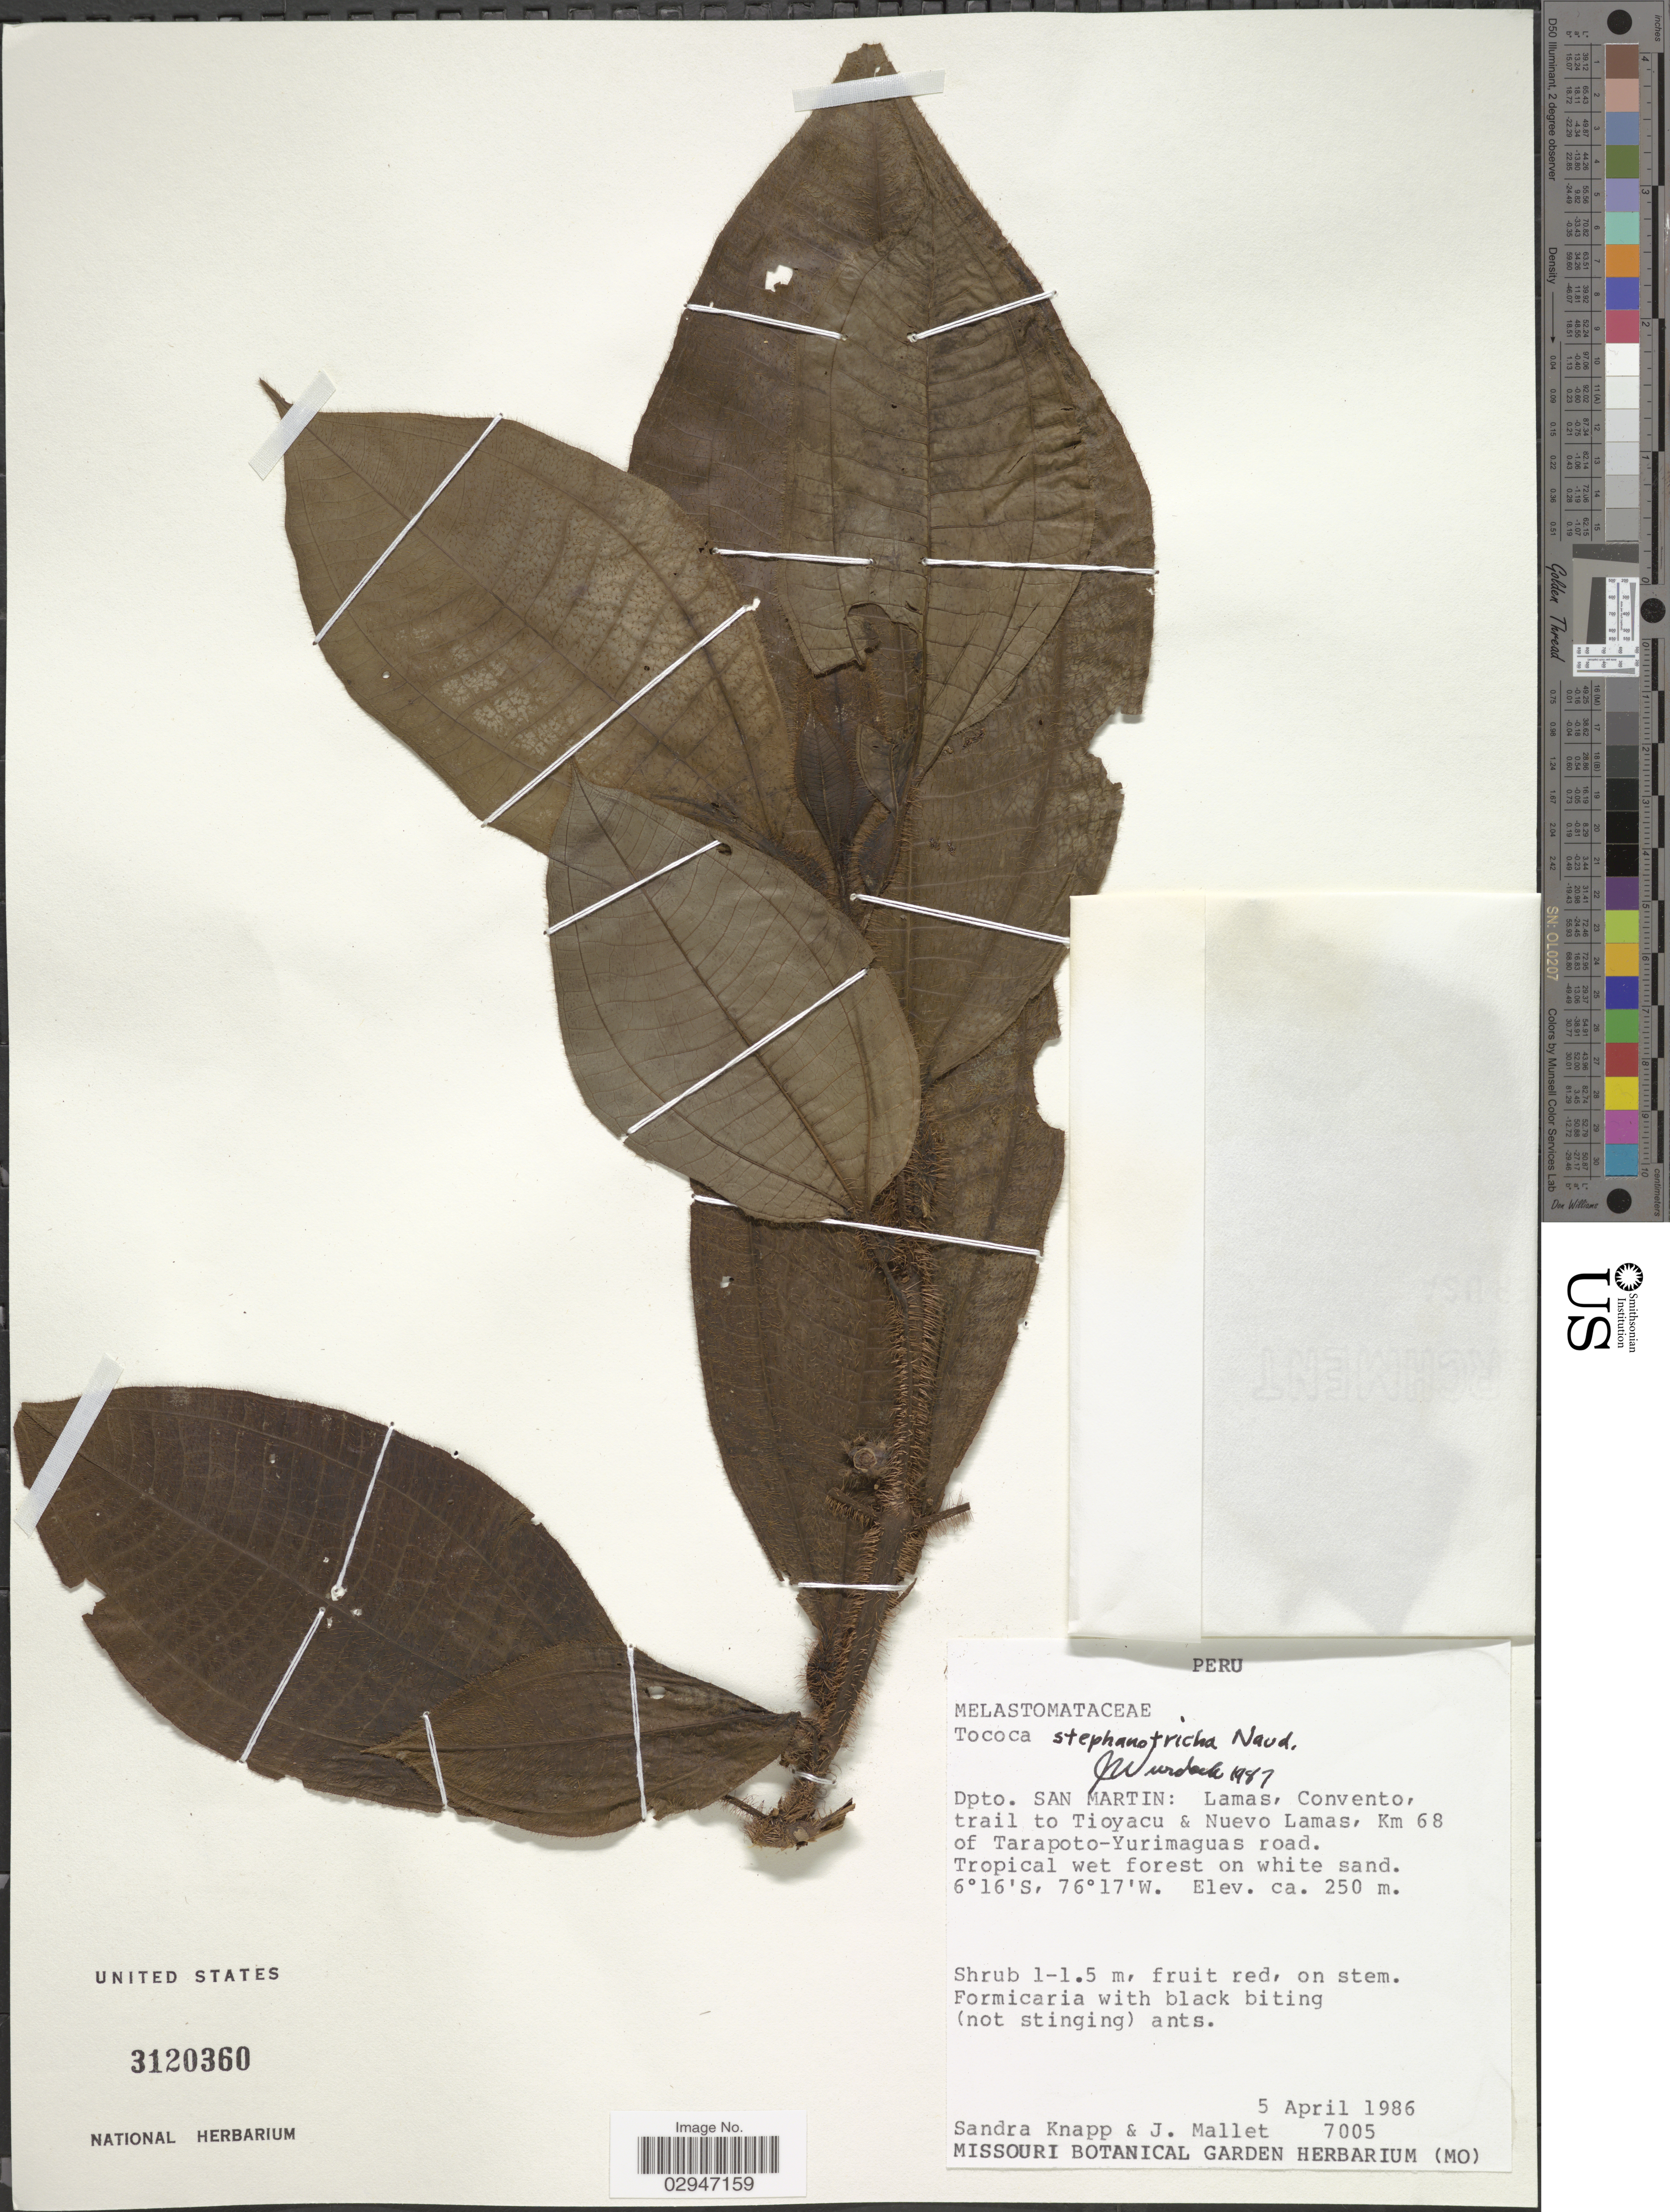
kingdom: Plantae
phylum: Tracheophyta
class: Magnoliopsida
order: Myrtales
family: Melastomataceae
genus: Tococa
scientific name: Tococa stephanotricha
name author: Naudin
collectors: S. Knapp & J. Mallet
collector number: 7005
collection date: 1986-04-05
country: Peru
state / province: San Martín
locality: Dpto. San Martin: Lamas, Convento, trail to Tioyacu & Nuevo Lamas, Km 68 of Tarapoto-Yurimaguas road.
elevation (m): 250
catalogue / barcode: US 3120360